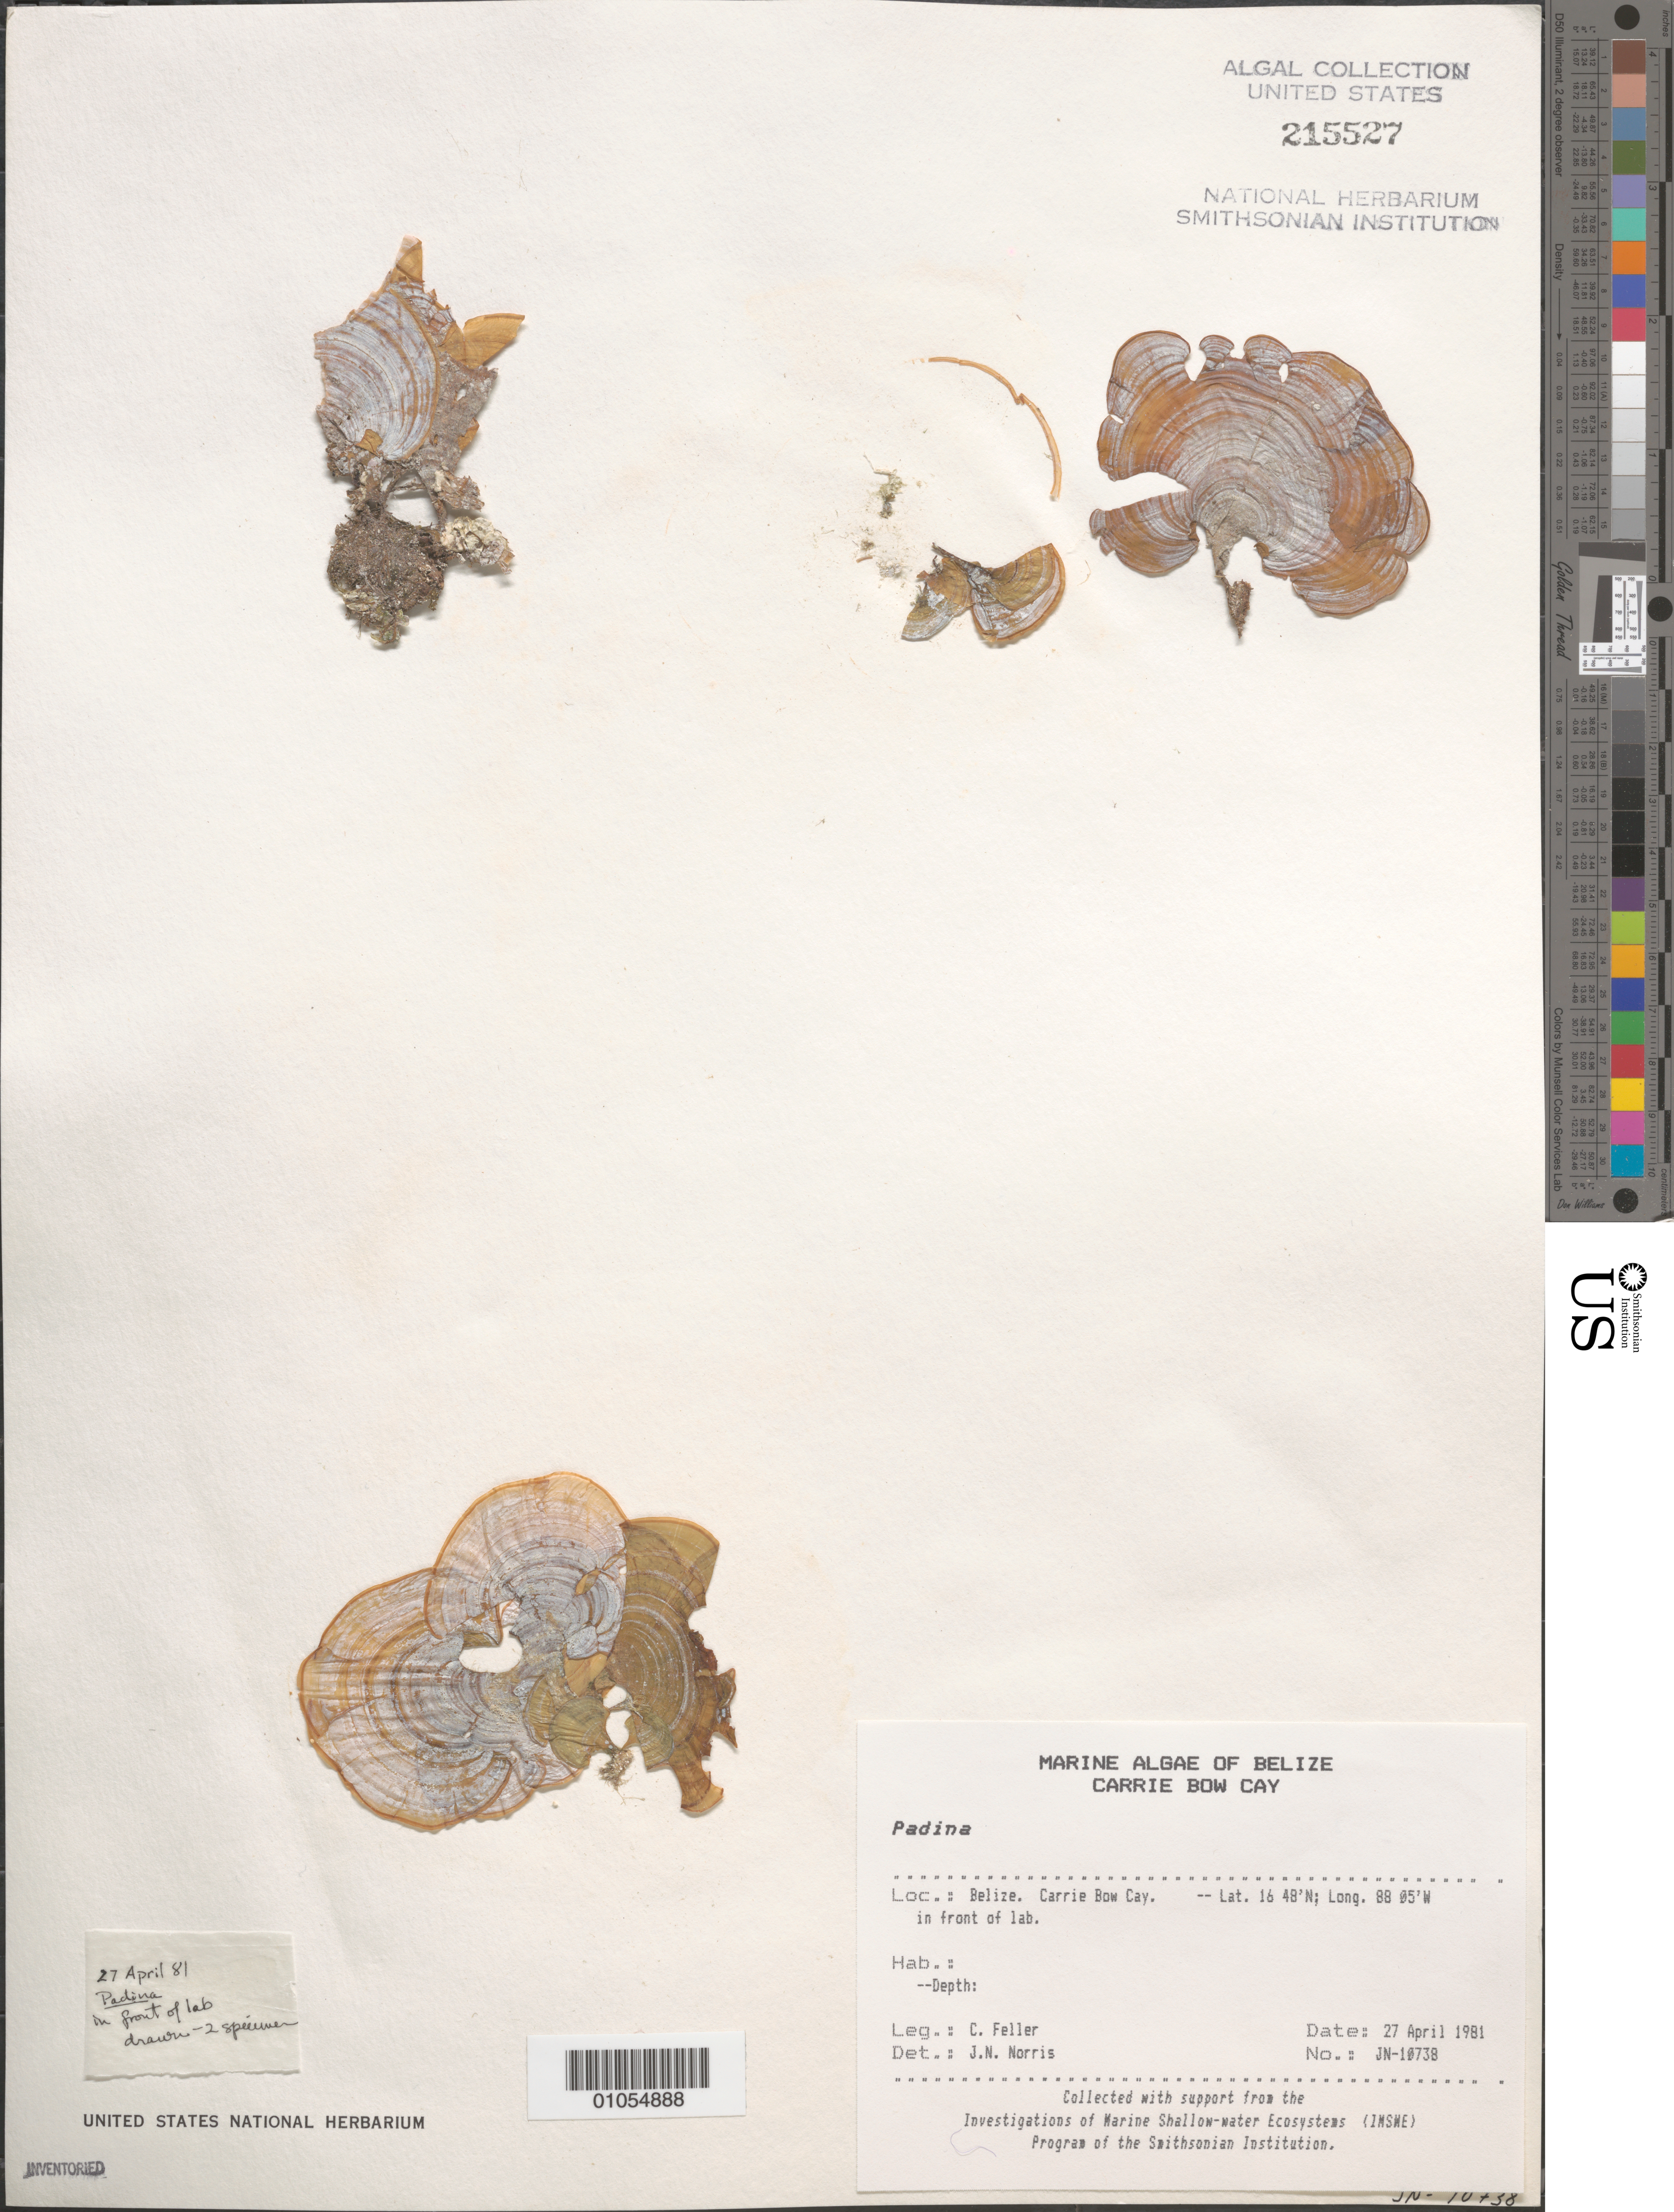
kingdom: Chromista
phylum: Ochrophyta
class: Phaeophyceae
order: Dictyotales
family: Dictyotaceae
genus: Padina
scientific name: Padina sp.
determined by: Norris, James N.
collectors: C. Feller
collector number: JN-10738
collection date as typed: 27 Apr 1981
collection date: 1981-04-27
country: Belize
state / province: Stann Creek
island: Carrie Bow Cay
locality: In front of laboratory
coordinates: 16 48'N, 88 05'W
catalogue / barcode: US 215527